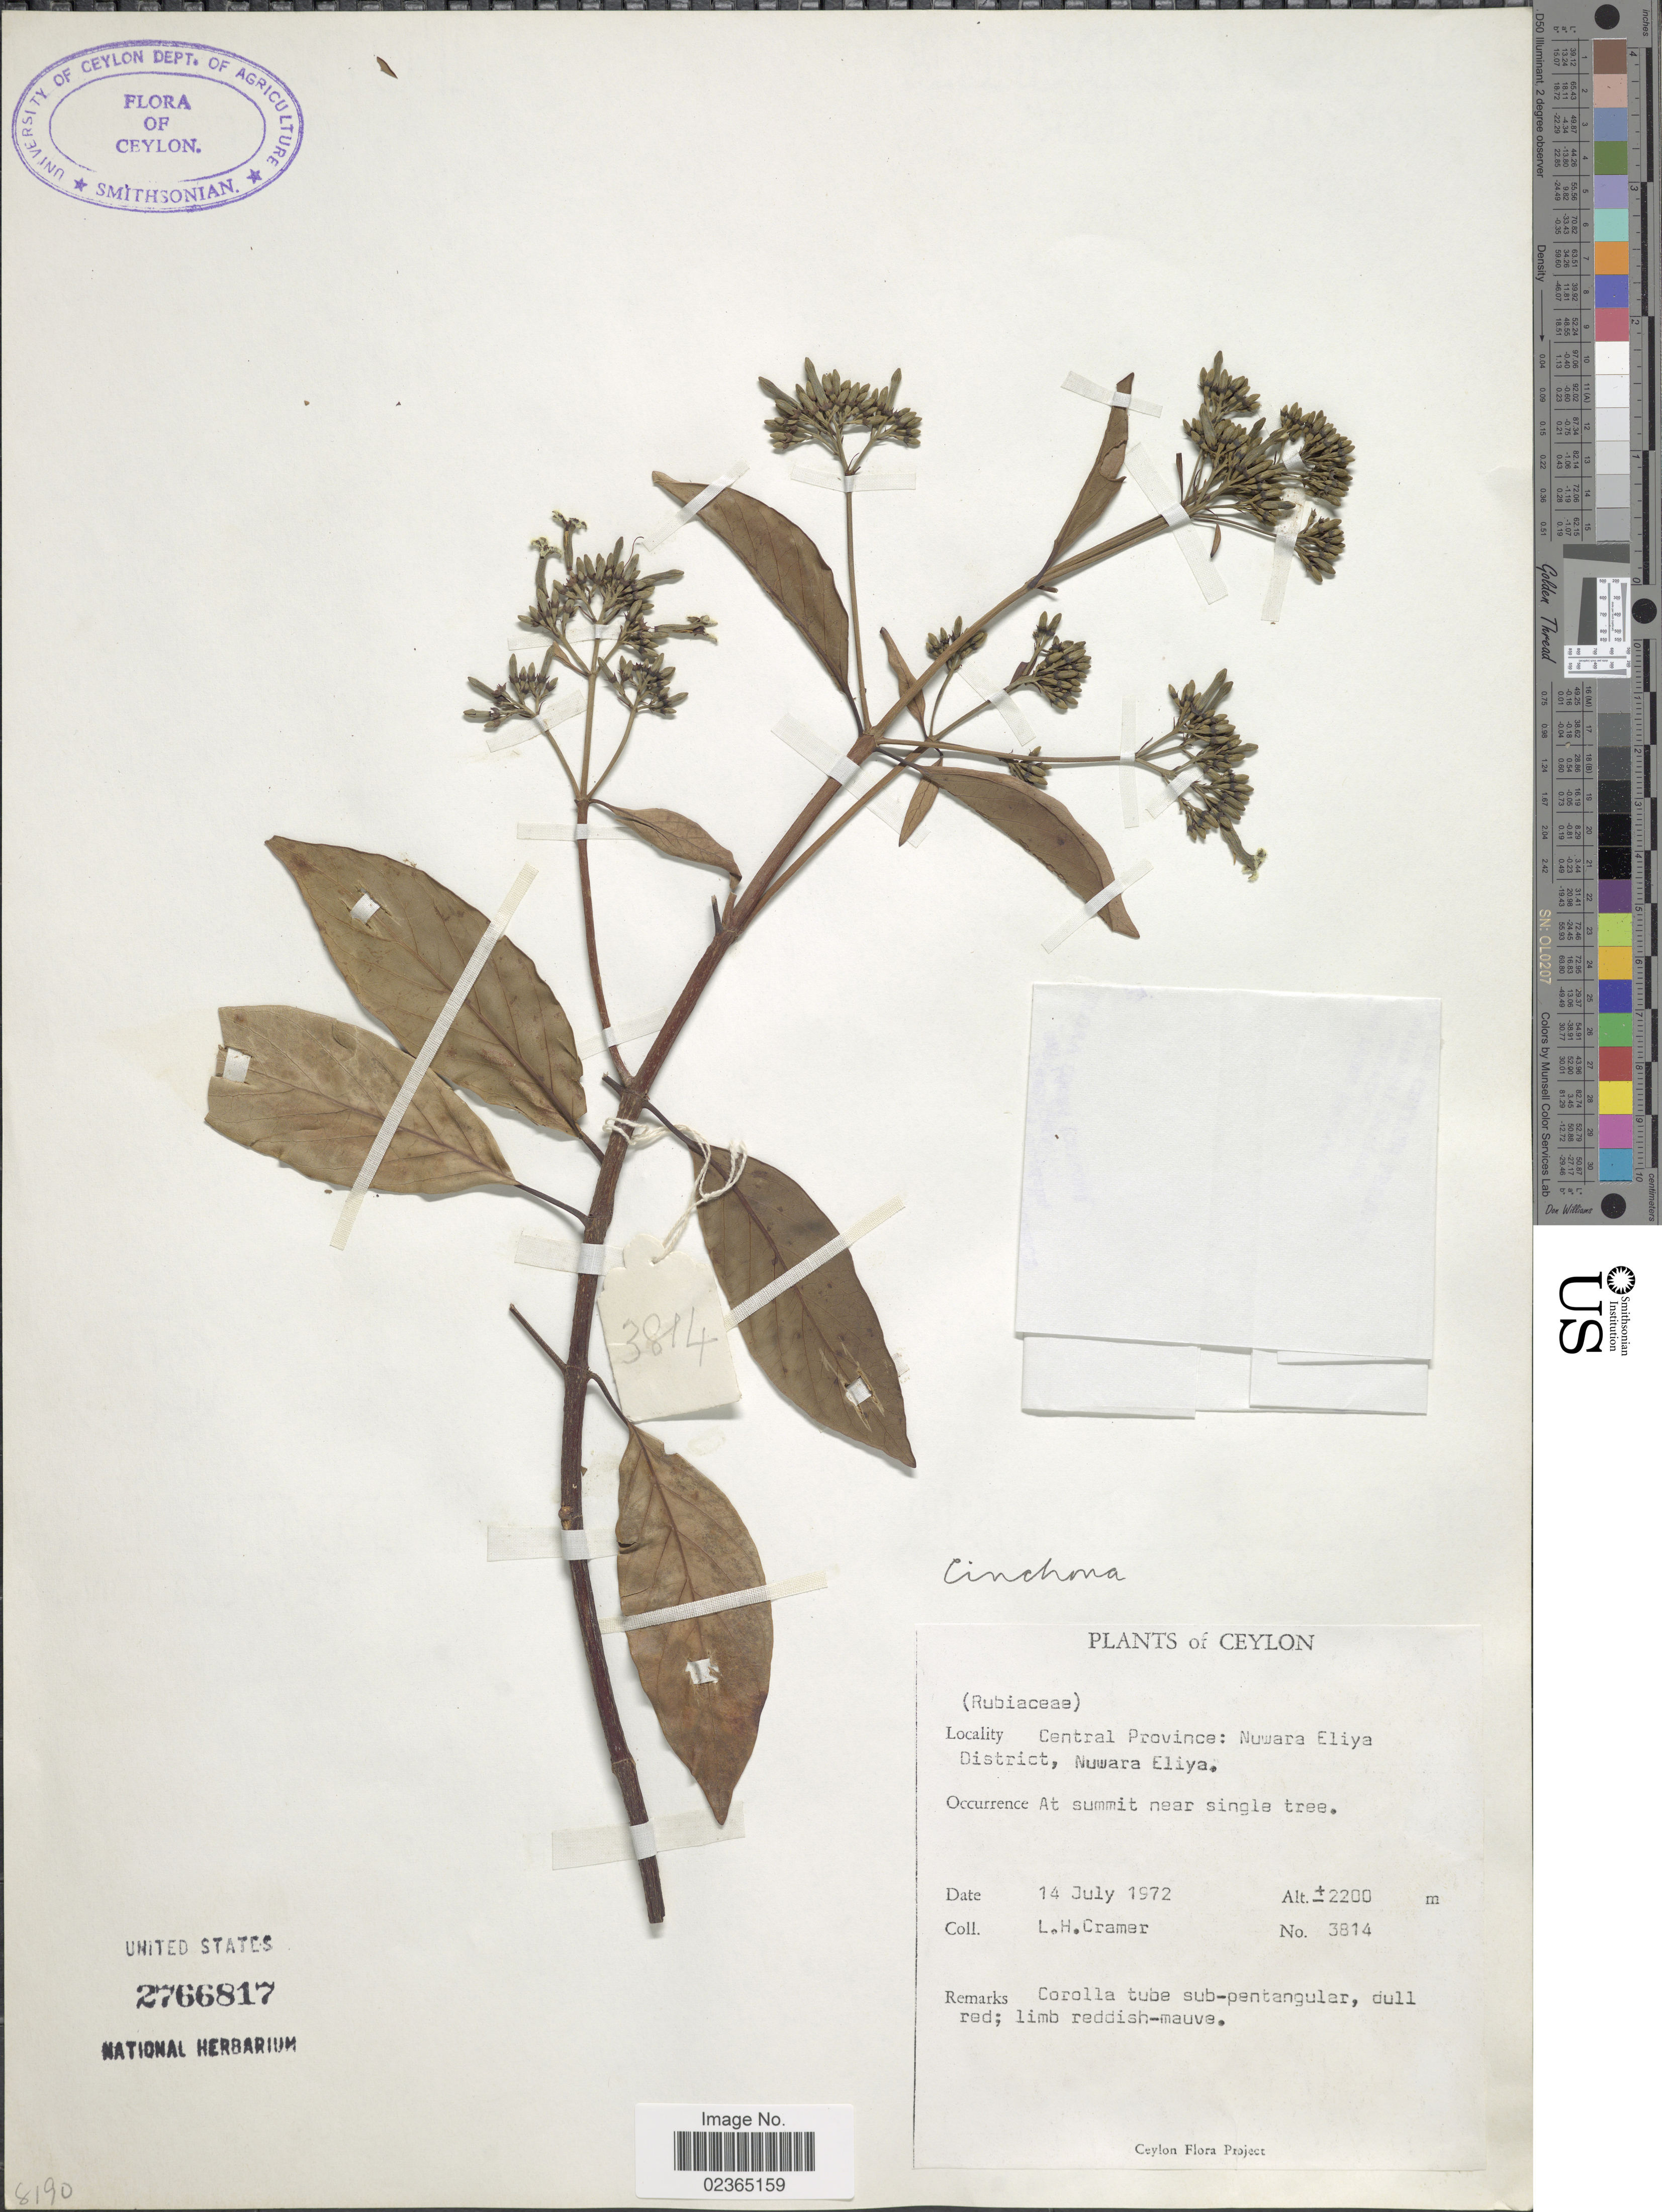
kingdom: Plantae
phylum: Tracheophyta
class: Magnoliopsida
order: Gentianales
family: Rubiaceae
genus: Cinchona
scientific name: Cinchona sp.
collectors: L. H. Cramer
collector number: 3814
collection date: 1972-07-14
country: Sri Lanka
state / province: Central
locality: Ceylon, Central Province: Nuwara Eliya District, Nuwara Eliya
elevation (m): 2200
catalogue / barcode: US 2766817